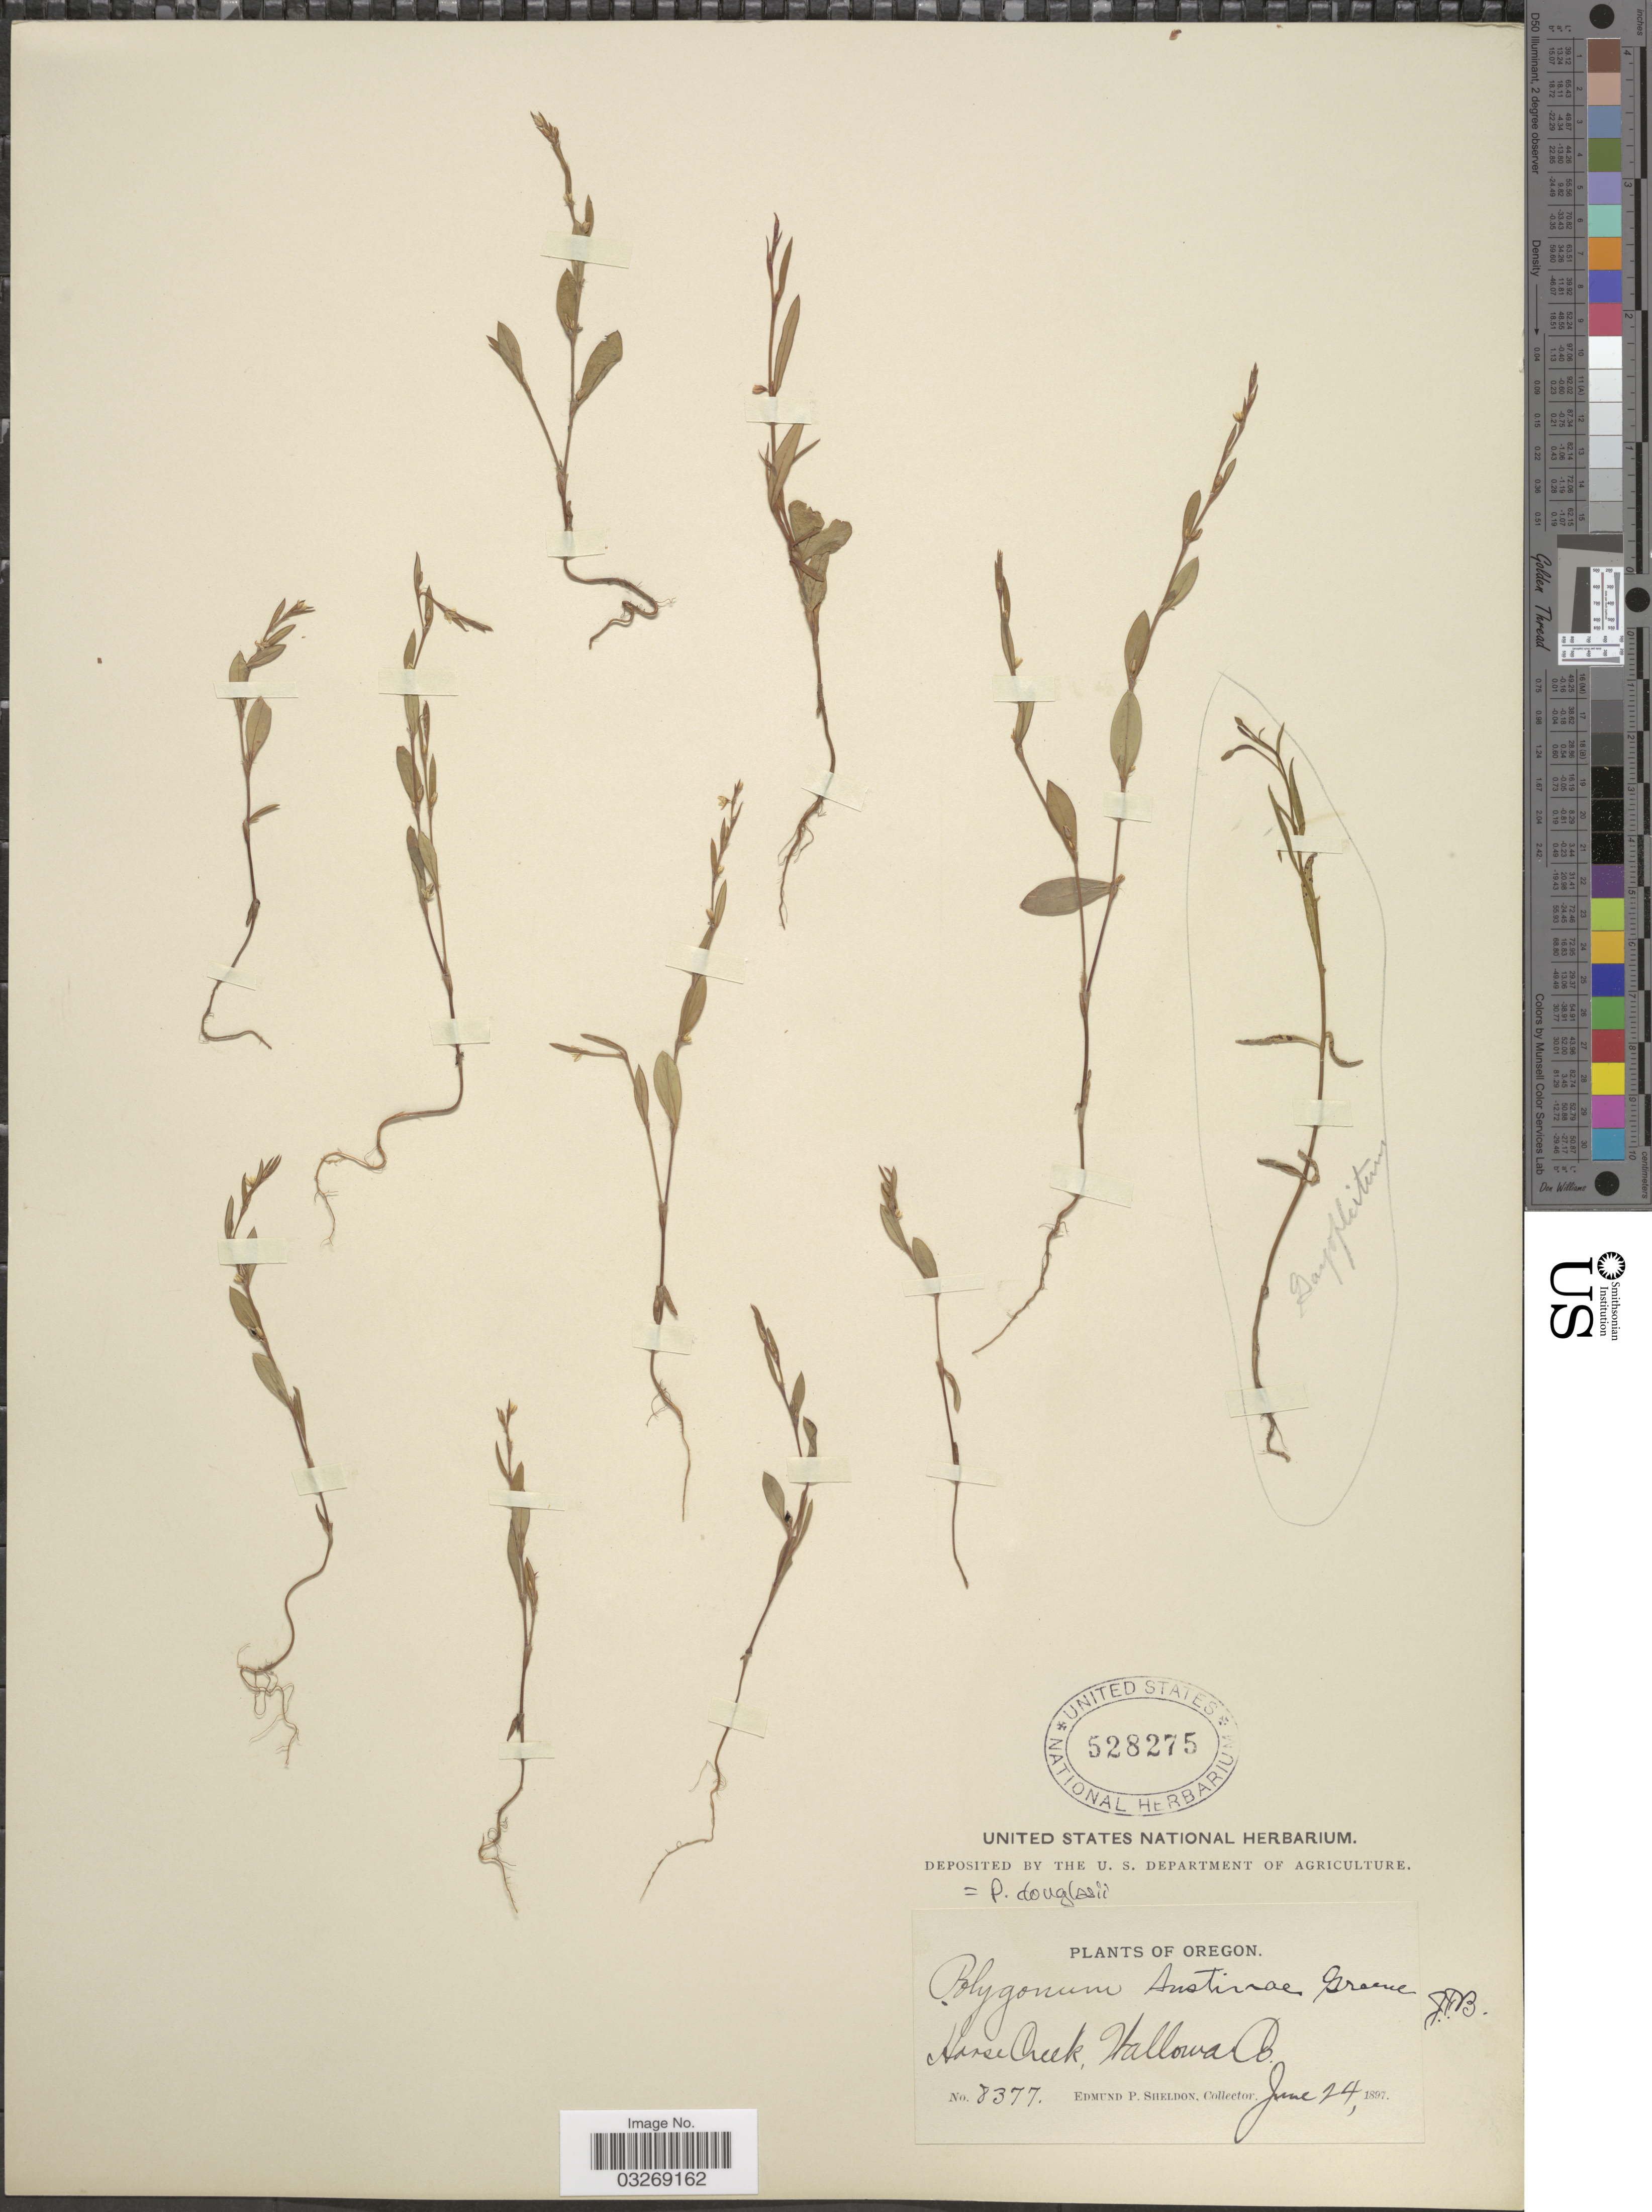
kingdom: Plantae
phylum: Tracheophyta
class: Magnoliopsida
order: Caryophyllales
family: Polygonaceae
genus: Polygonum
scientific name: Polygonum douglasii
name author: Greene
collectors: E. P. Sheldon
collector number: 8377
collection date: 1897-06-24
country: United States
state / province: Oregon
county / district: Wallowa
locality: Horse Creek, Wallowa Co.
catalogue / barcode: US 528275